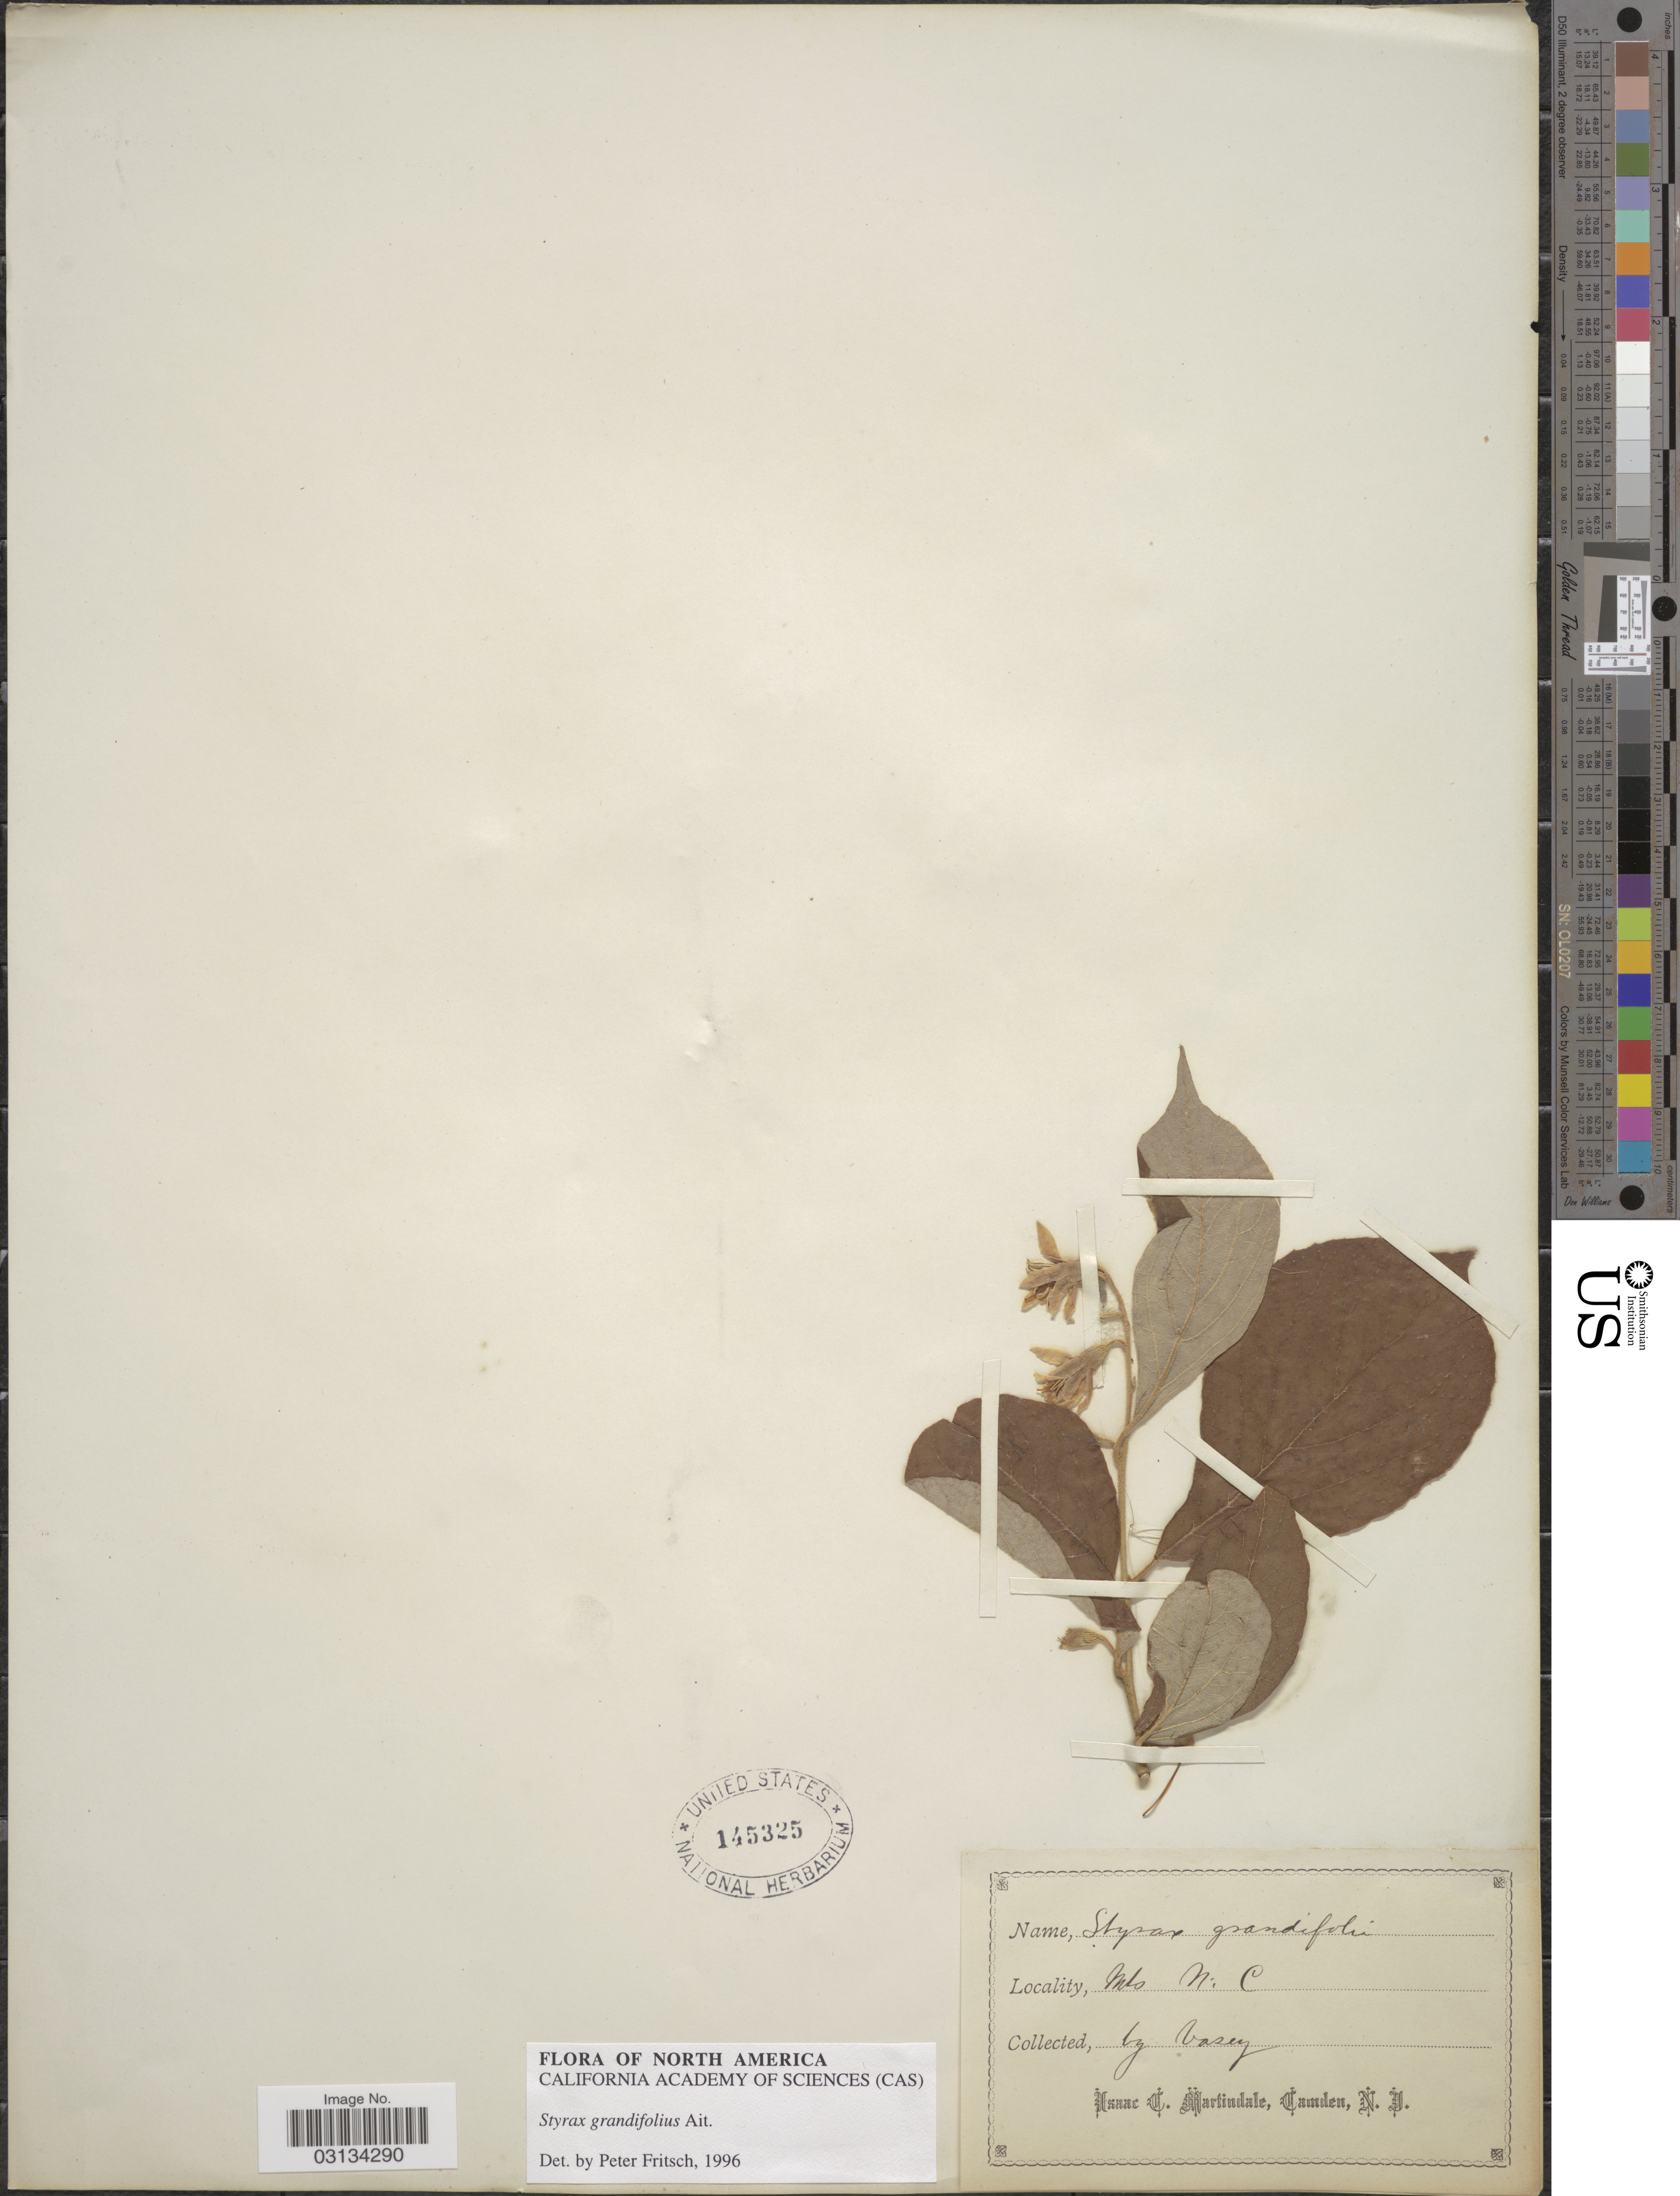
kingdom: Plantae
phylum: Tracheophyta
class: Magnoliopsida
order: Ericales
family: Styracaceae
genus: Styrax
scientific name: Styrax grandifolius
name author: Aiton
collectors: Vasey, --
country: United States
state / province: North Carolina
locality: Mts N. C.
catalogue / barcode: US 145325